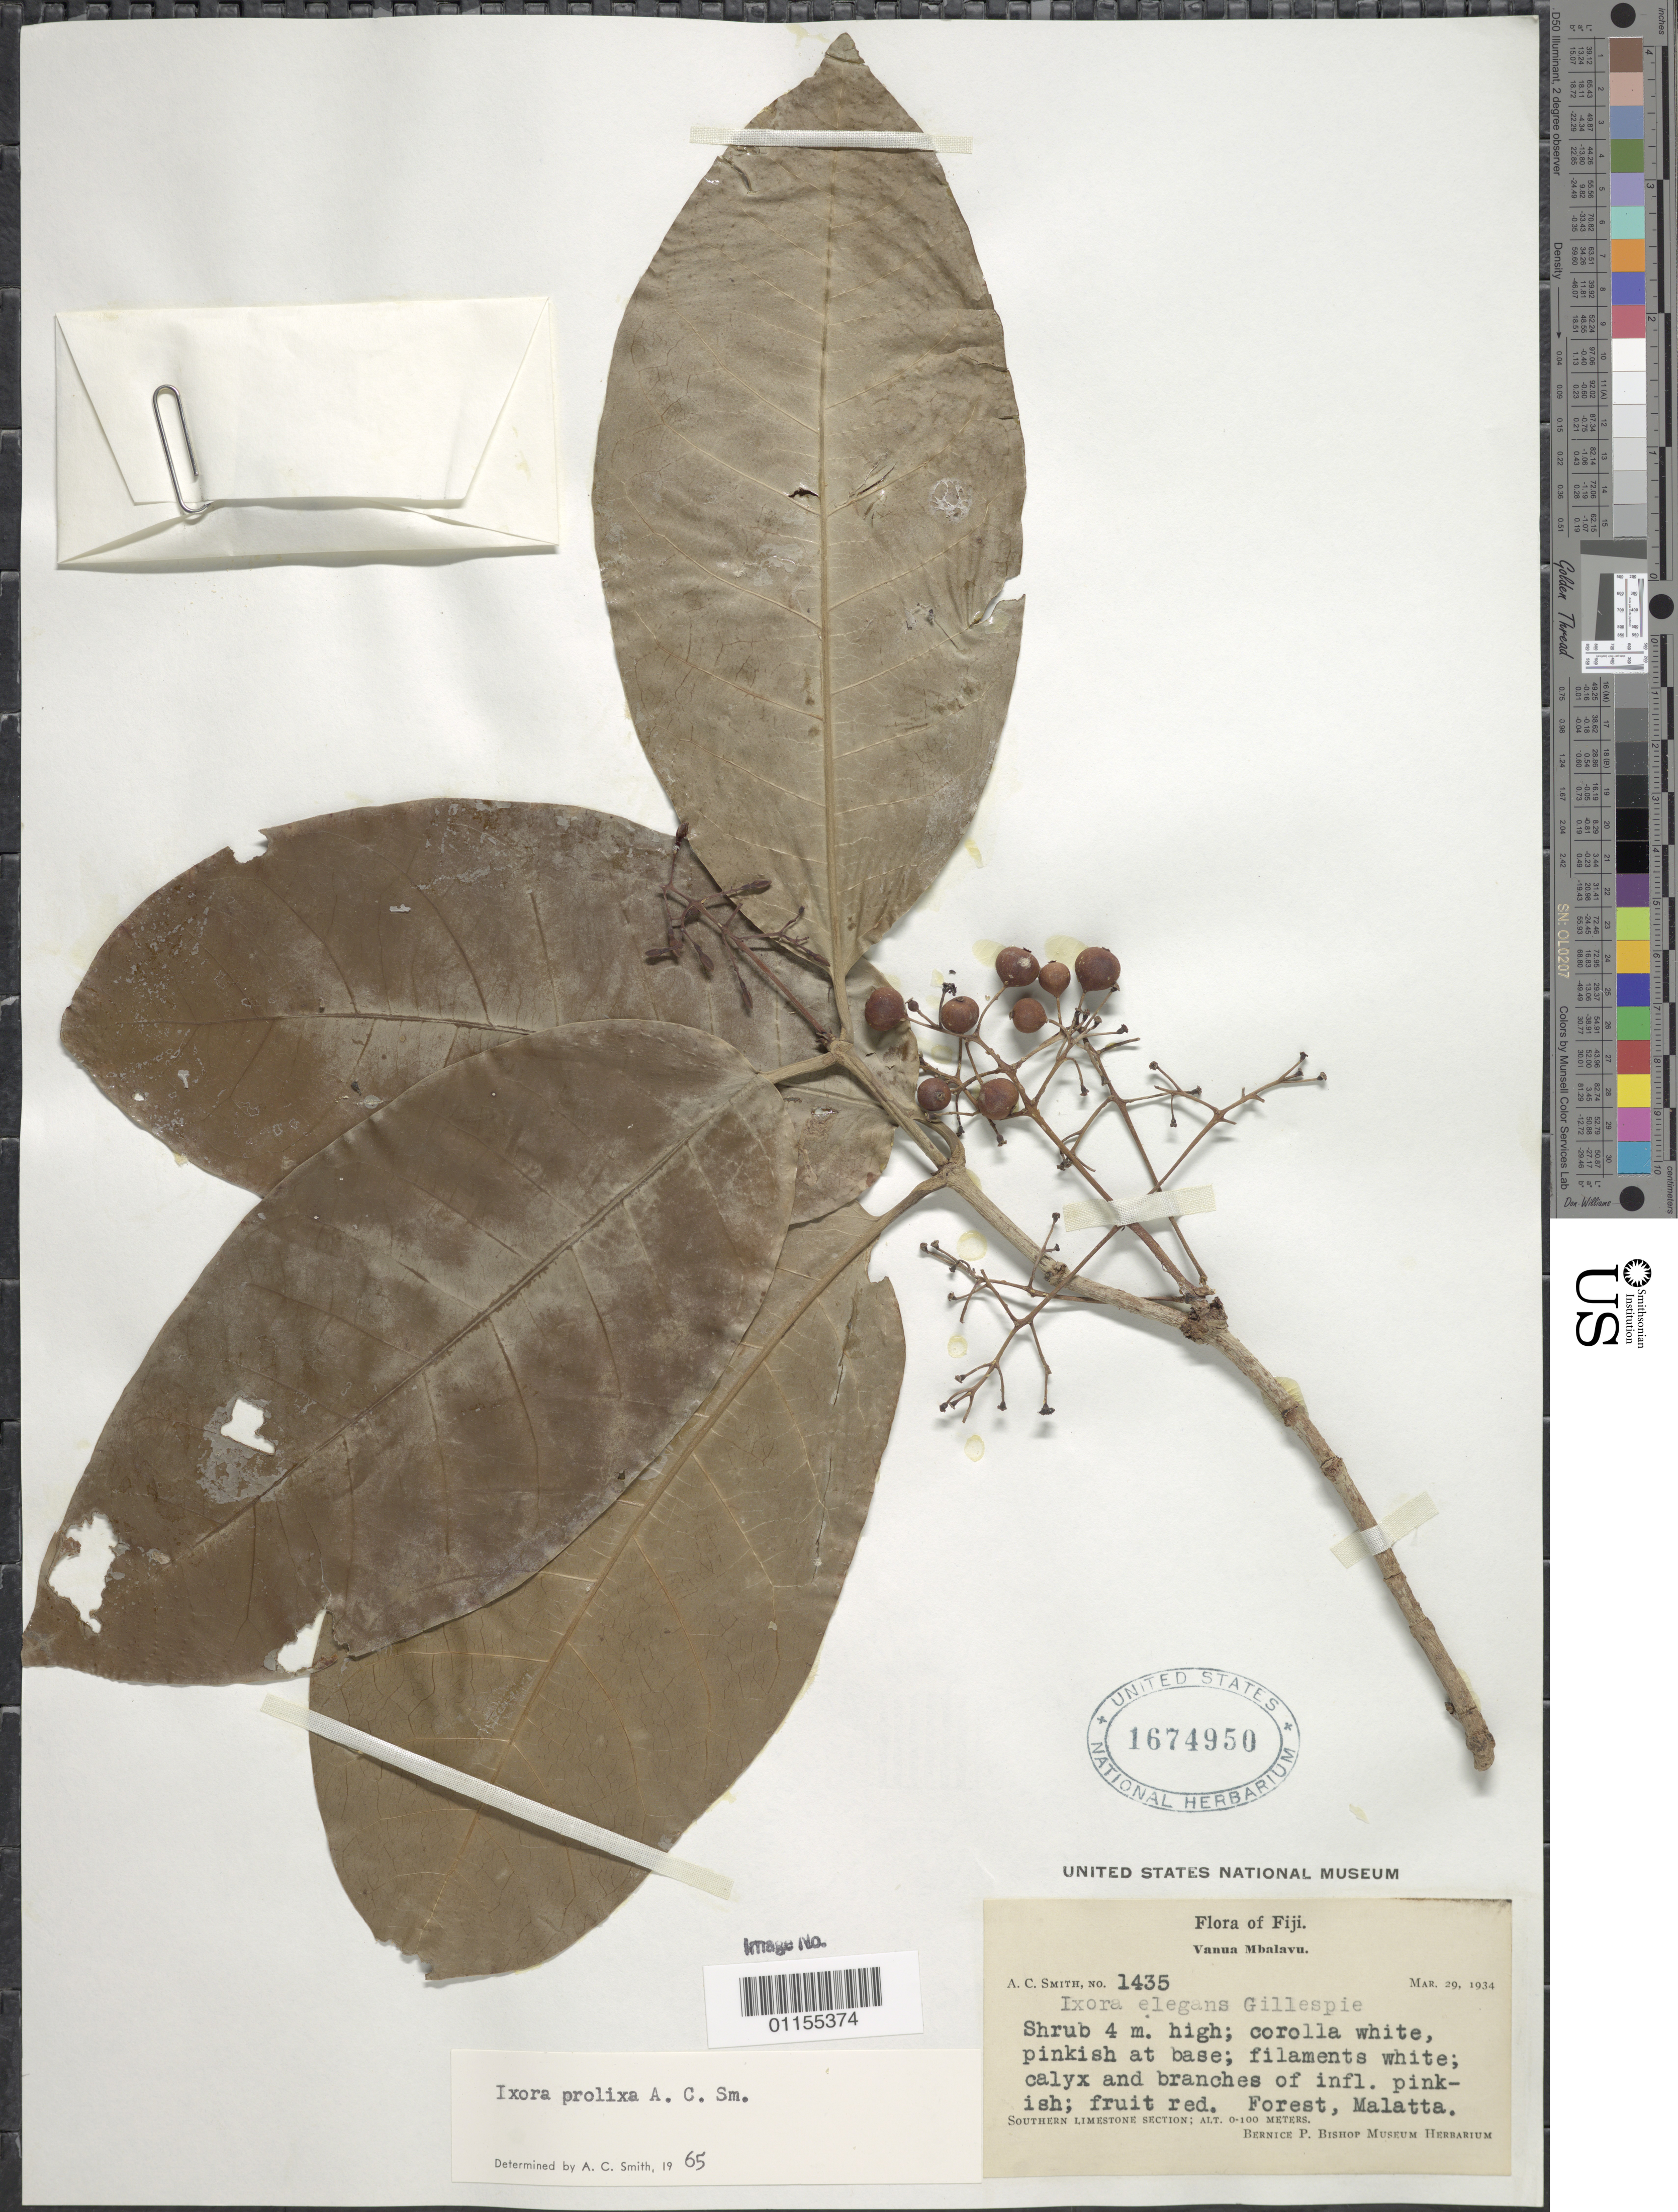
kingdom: Plantae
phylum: Tracheophyta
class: Magnoliopsida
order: Gentianales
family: Rubiaceae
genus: Ixora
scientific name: Ixora prolixa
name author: A.C. Sm.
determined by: Smith, A. C.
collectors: A. C. Smith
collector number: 1435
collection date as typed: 29 Mar 1934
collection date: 1934-03-29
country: Fiji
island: Namalata [Malatta]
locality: Vanua Mbalavu.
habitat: forest.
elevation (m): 0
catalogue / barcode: US 1674950